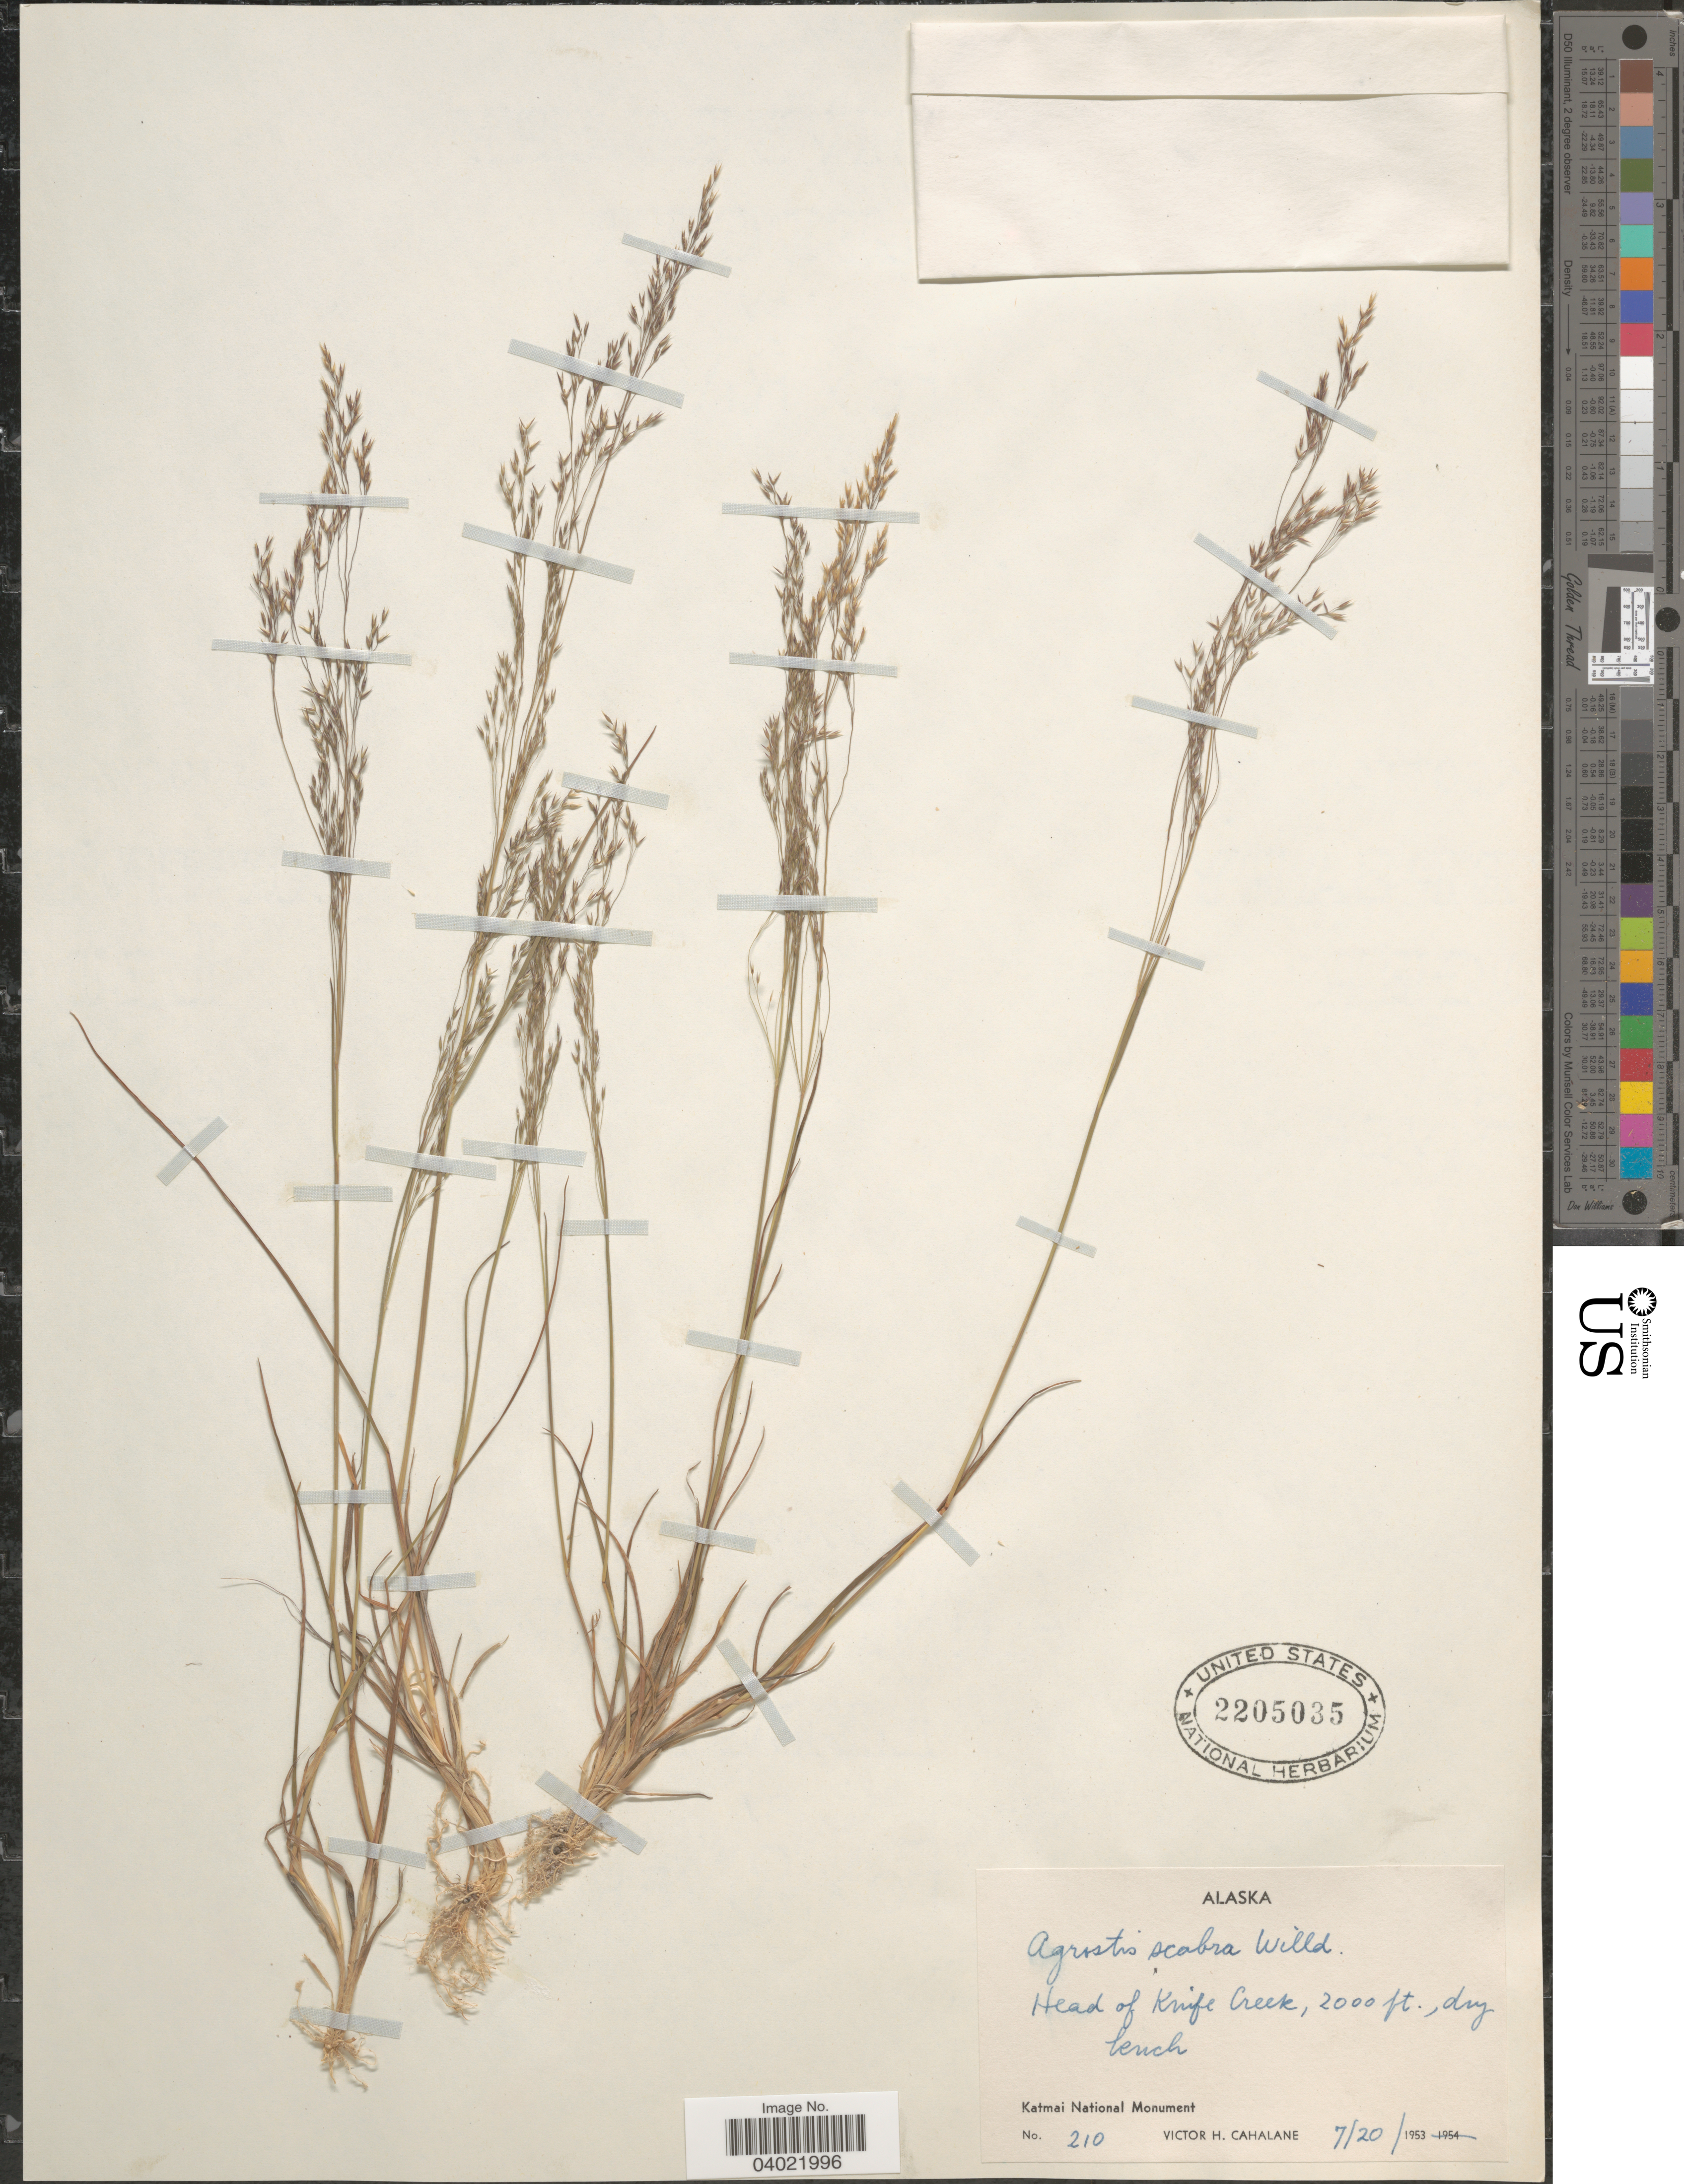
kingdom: Plantae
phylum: Tracheophyta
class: Liliopsida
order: Poales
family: Poaceae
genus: Agrostis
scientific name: Agrostis scabra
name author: Willd.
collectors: V. Cahalane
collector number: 210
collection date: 1953-07-20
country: United States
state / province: Alaska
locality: Head of Knife Creek. Katmai National Monument.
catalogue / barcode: US 2205035